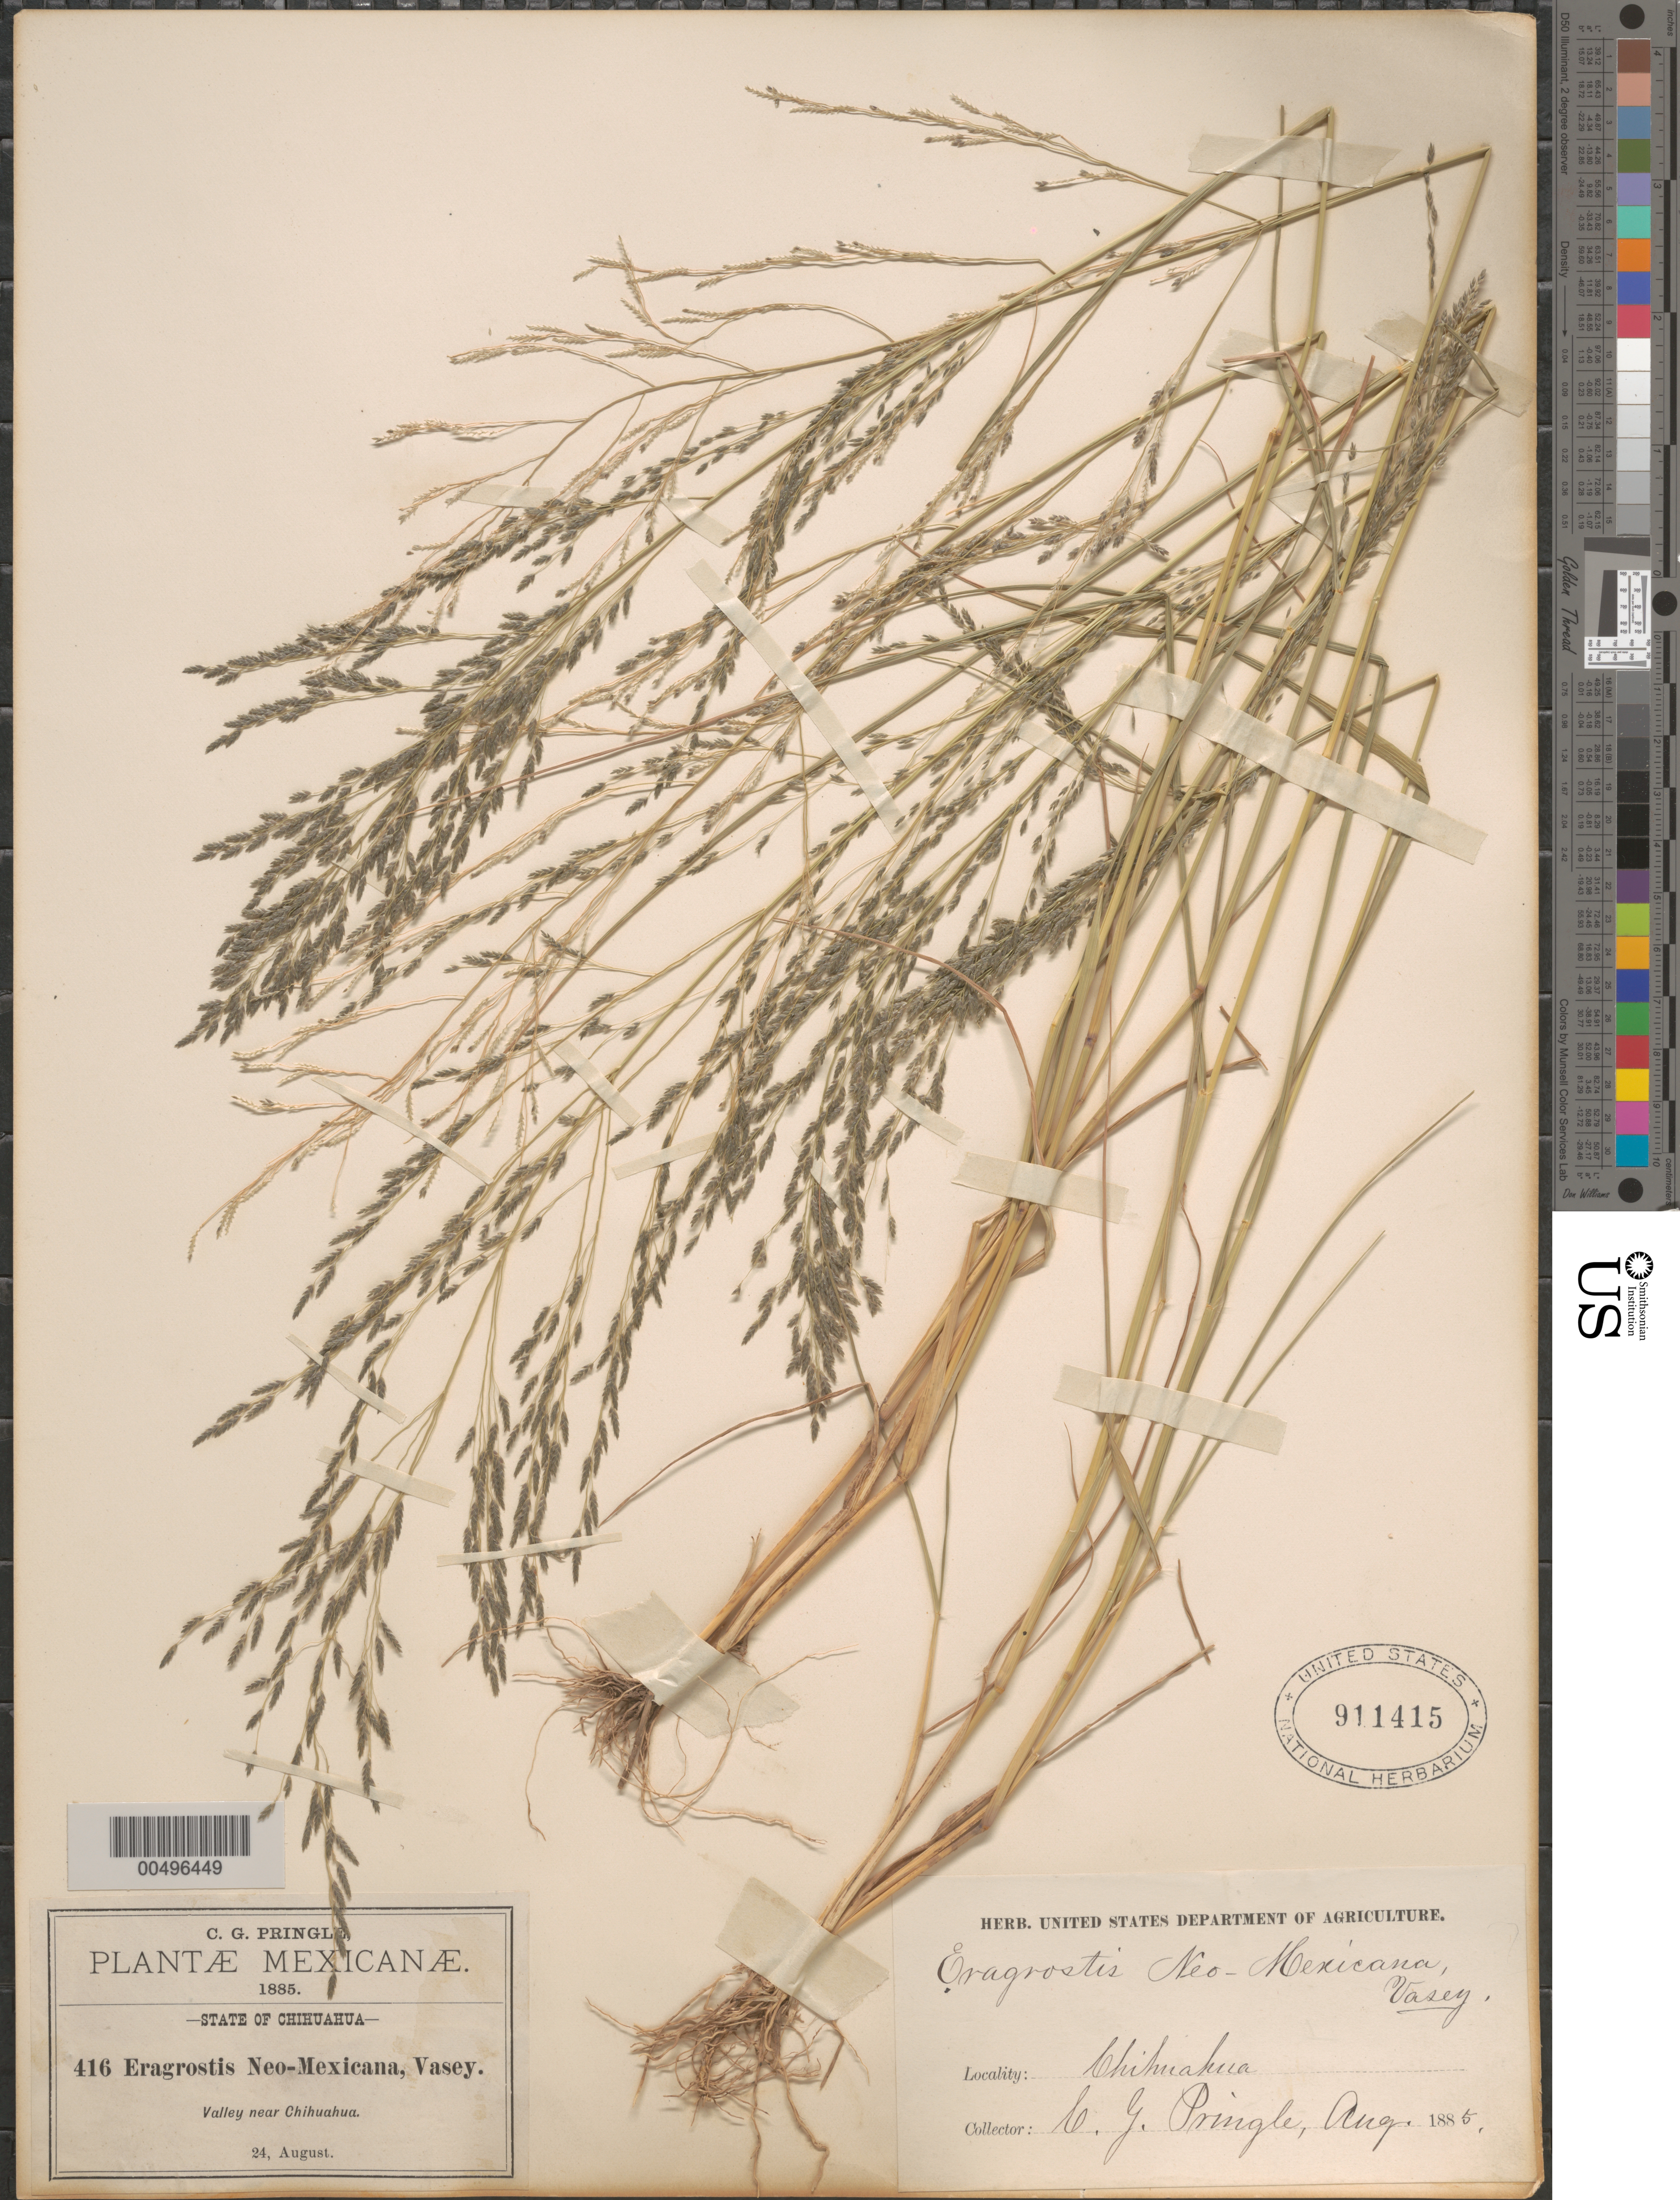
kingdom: Plantae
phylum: Tracheophyta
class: Liliopsida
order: Poales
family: Poaceae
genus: Eragrostis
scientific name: Eragrostis pectinacea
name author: (Michx.) Nees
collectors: C. G. Pringle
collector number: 416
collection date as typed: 24 Aug 1885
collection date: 1885-08-24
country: Mexico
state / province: Chihuahua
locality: Near Chihuahua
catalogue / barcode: US 911415